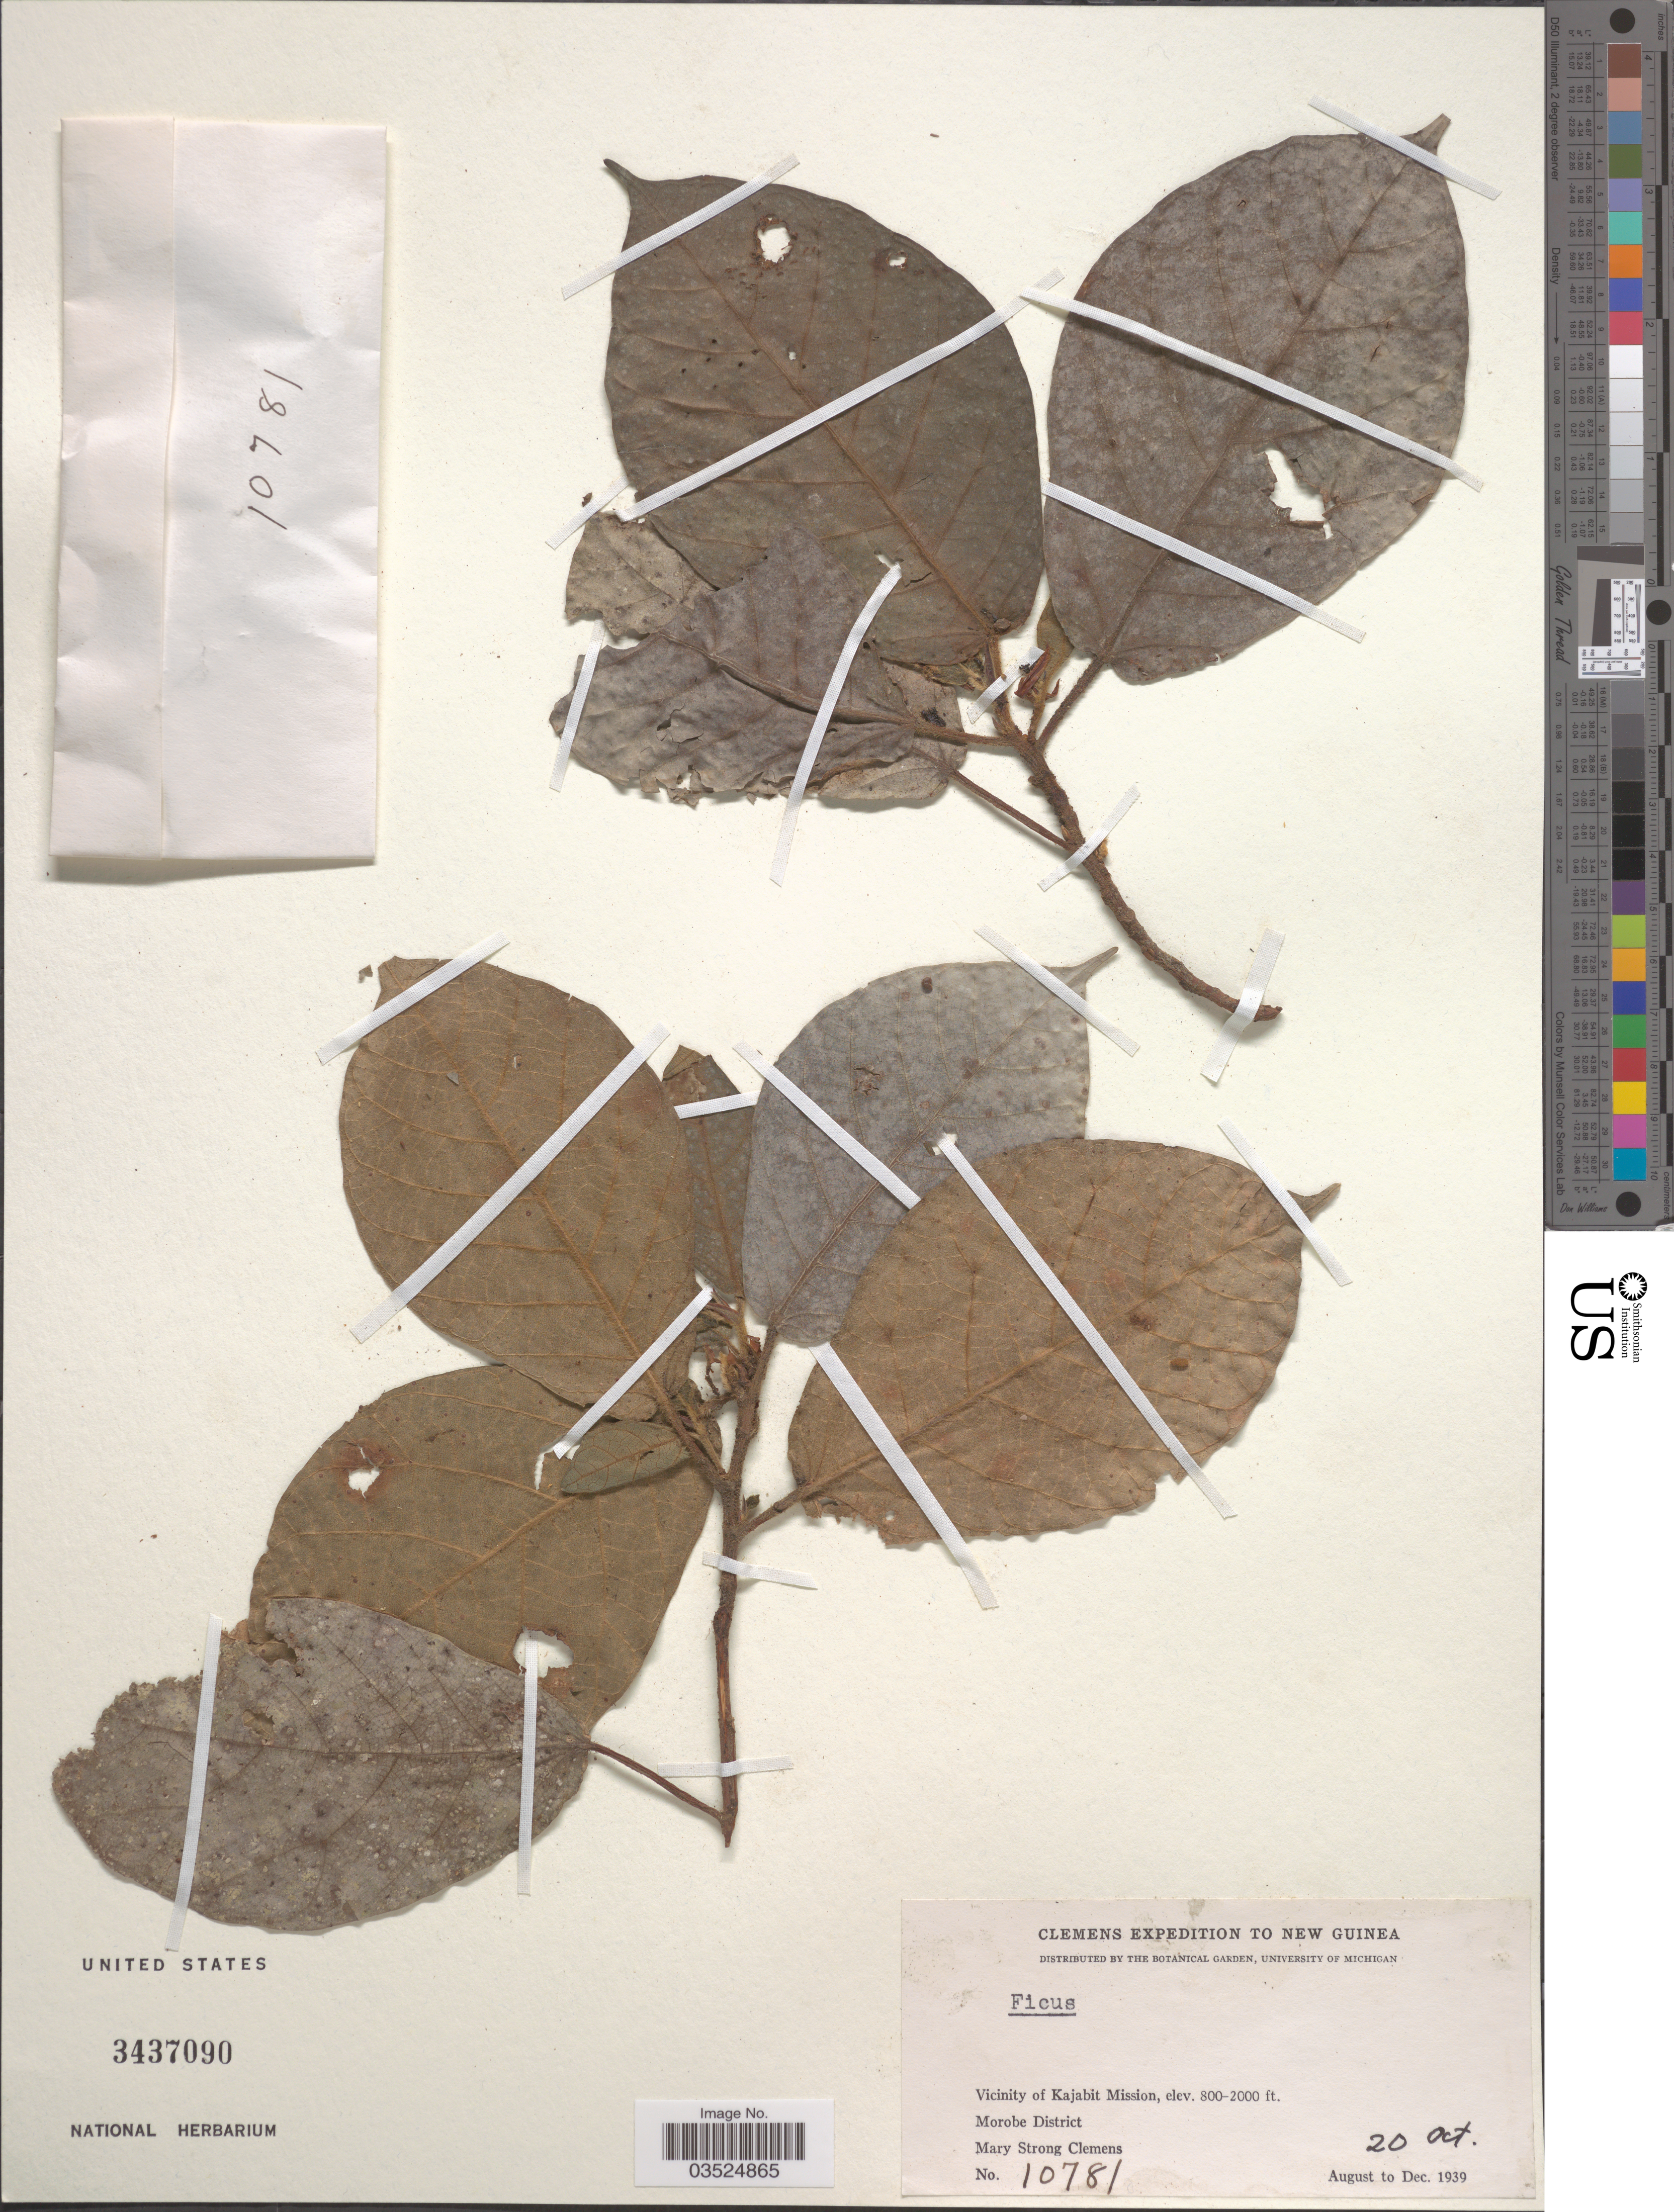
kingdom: Plantae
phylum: Tracheophyta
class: Magnoliopsida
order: Rosales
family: Moraceae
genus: Ficus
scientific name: Ficus sp.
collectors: M. S. Clemens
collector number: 10781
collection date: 1939-10-20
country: Papua New Guinea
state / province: Morobe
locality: New Guinea. Vicinity of Kajabit Mission, Morobe District.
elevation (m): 244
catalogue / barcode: US 3437090